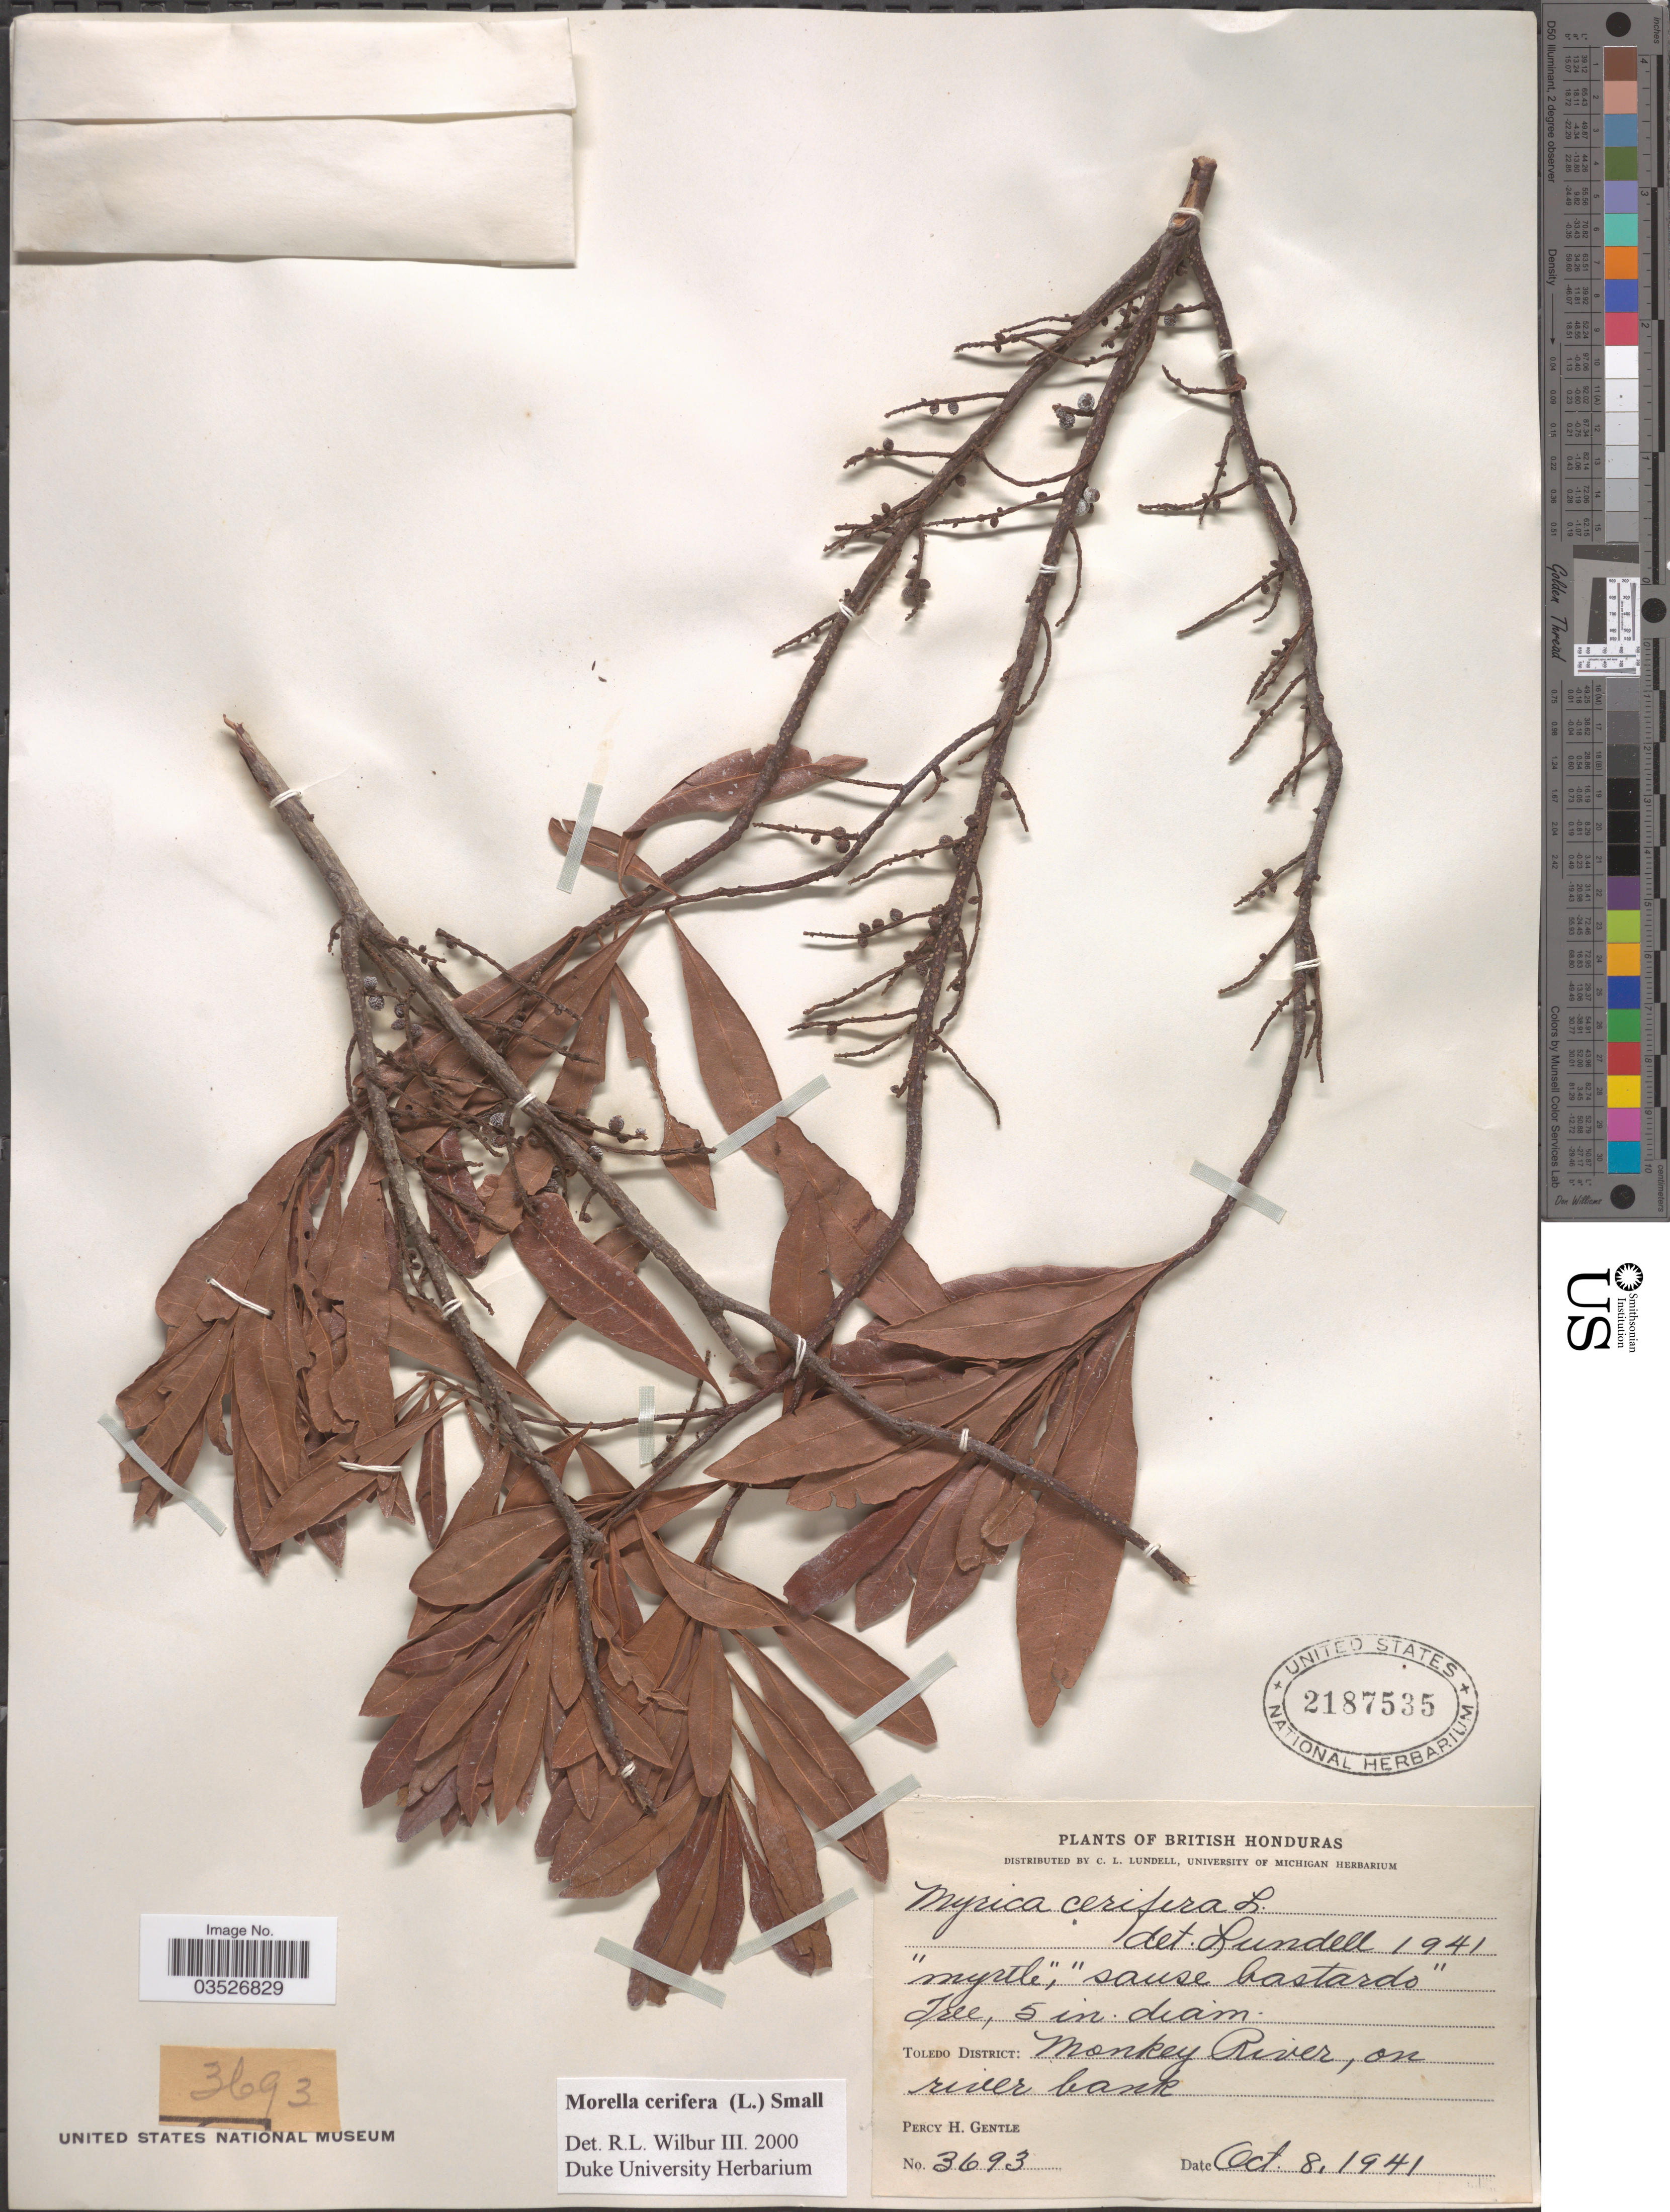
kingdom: Plantae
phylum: Tracheophyta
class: Magnoliopsida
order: Fagales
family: Myricaceae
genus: Morella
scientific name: Morella cerifera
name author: (L.) Small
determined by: Wilbur, R. L.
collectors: P. H. Gentle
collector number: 3693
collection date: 1941-10-08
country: Belize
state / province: Toledo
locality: British Honduras. Toledo District. Monkey River, on river bank.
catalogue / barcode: US 2187535